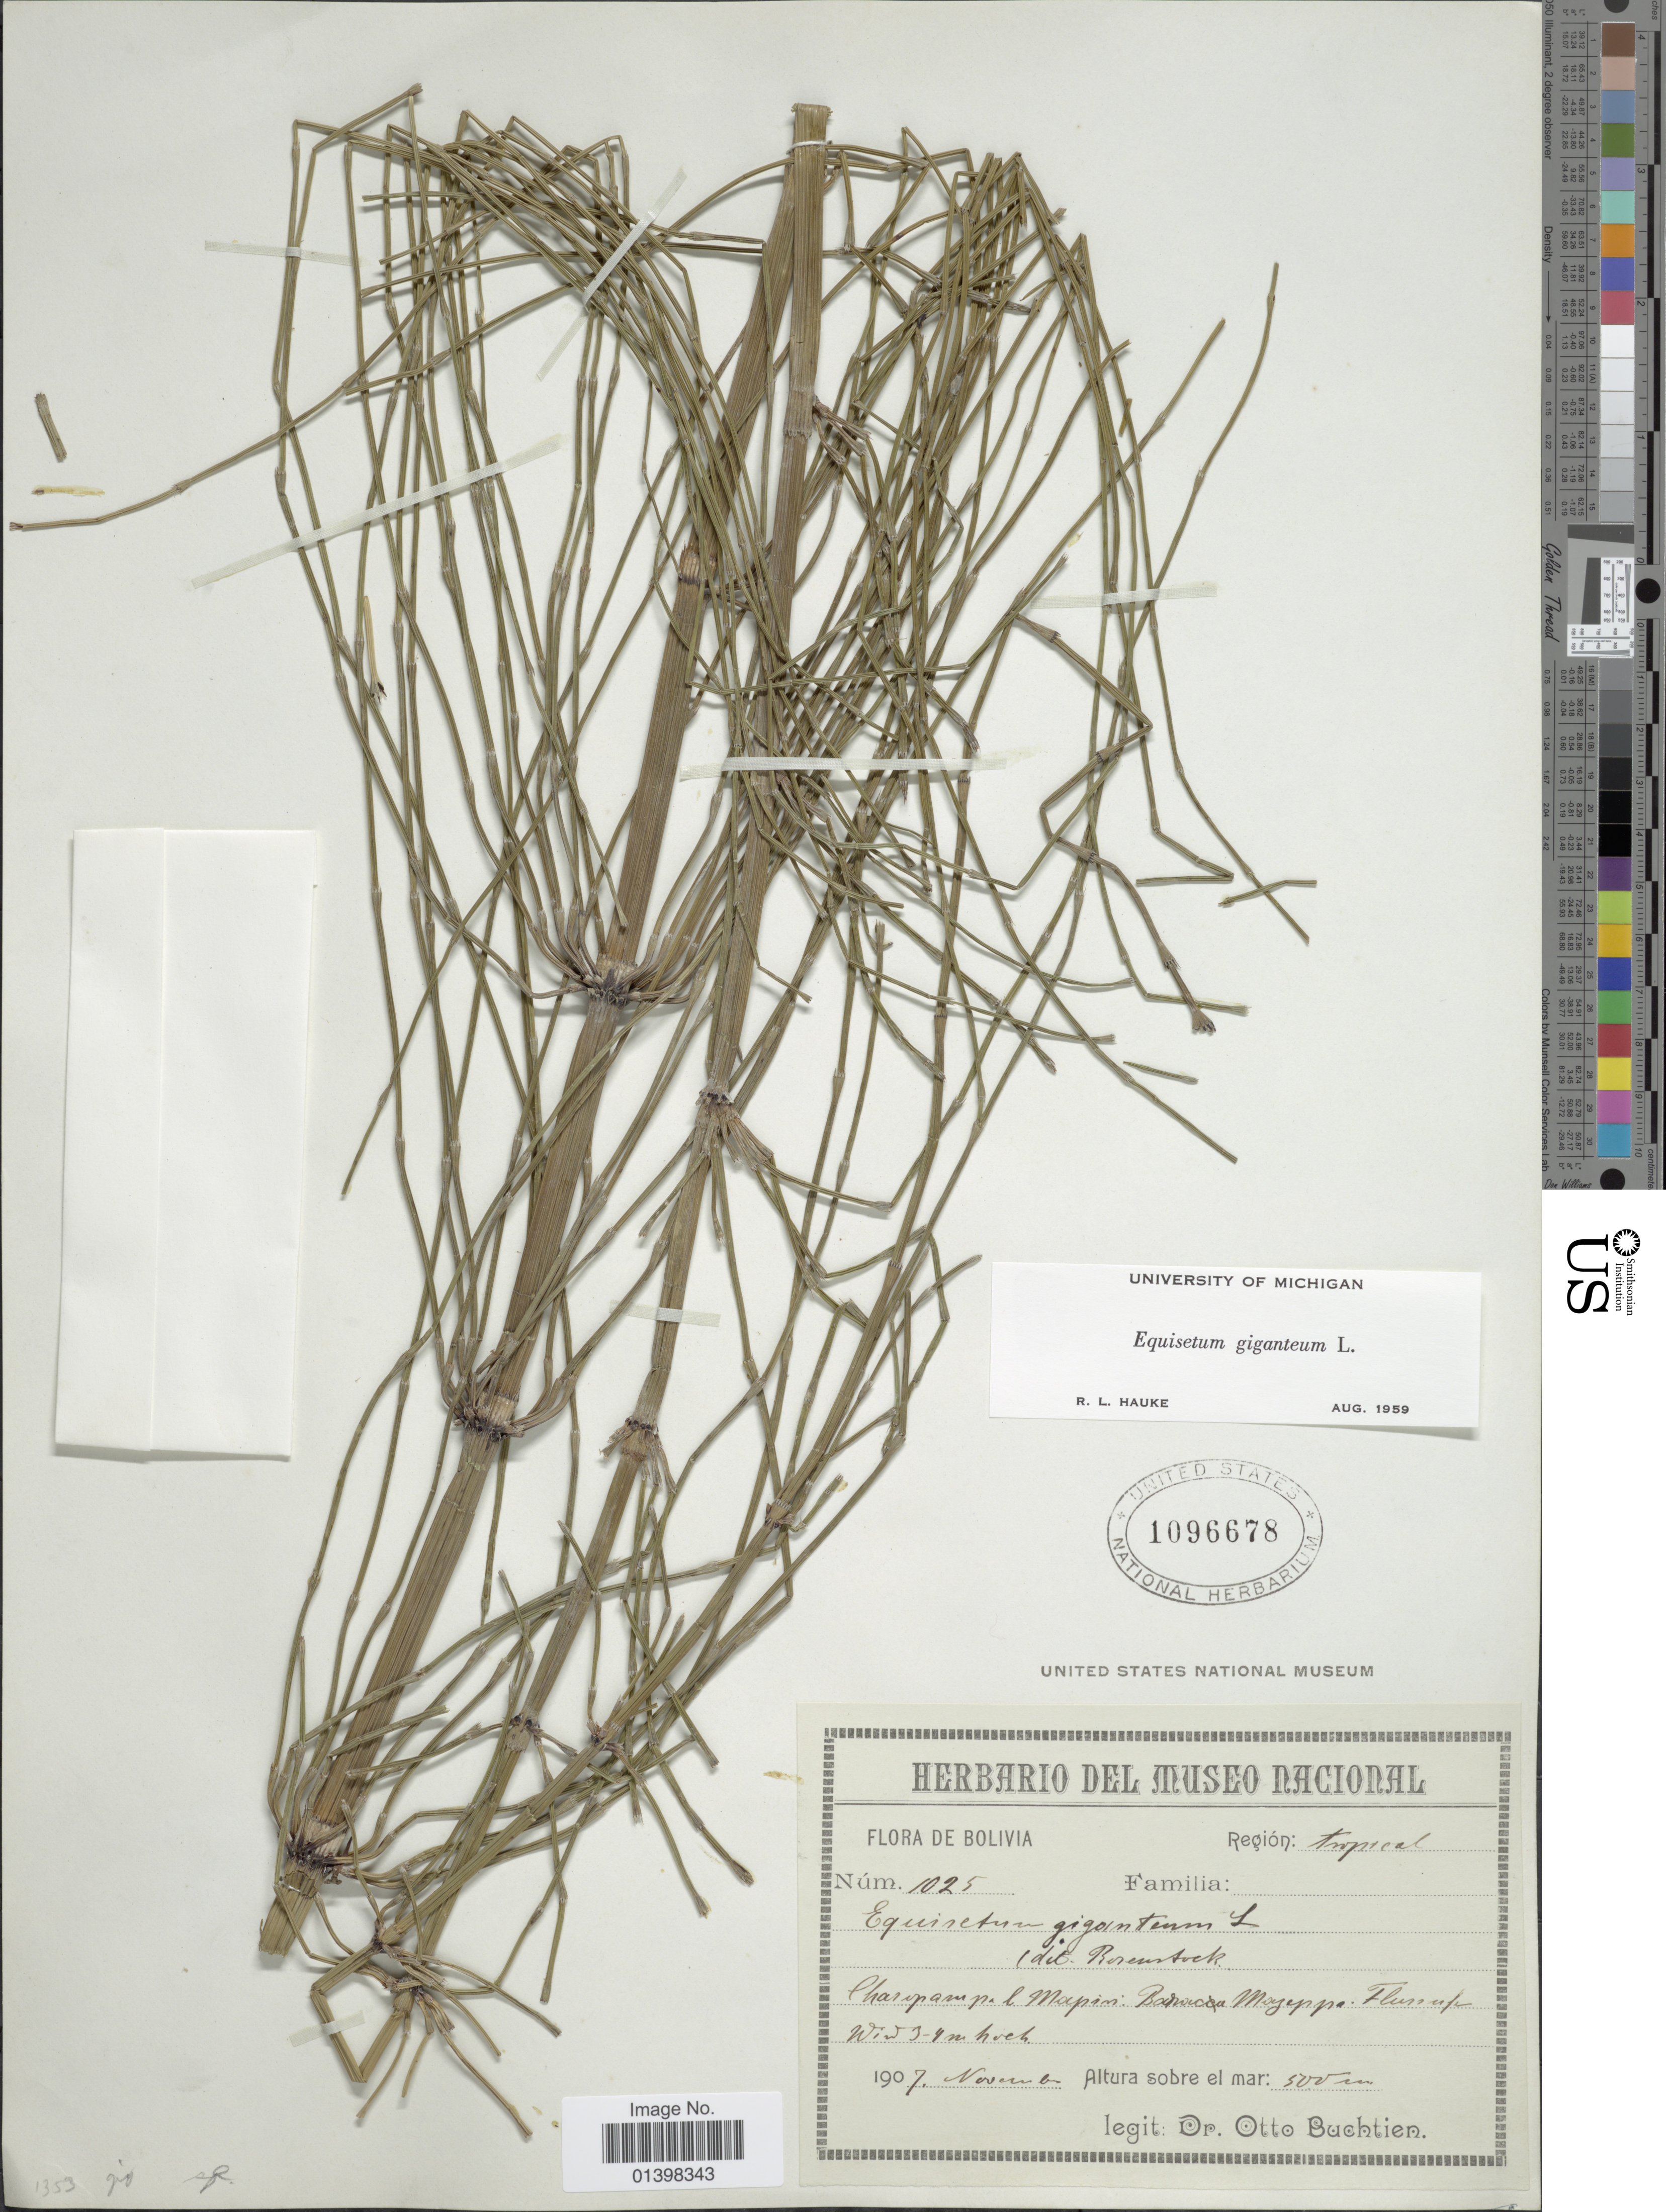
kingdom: Plantae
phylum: Tracheophyta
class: Polypodiopsida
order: Equisetales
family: Equisetaceae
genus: Equisetum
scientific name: Equisetum giganteum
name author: L.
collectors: O. Buchtien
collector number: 1025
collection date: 1907-11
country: Bolivia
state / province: La Paz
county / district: Mapiri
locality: Charopampa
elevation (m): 500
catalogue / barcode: US 1096678